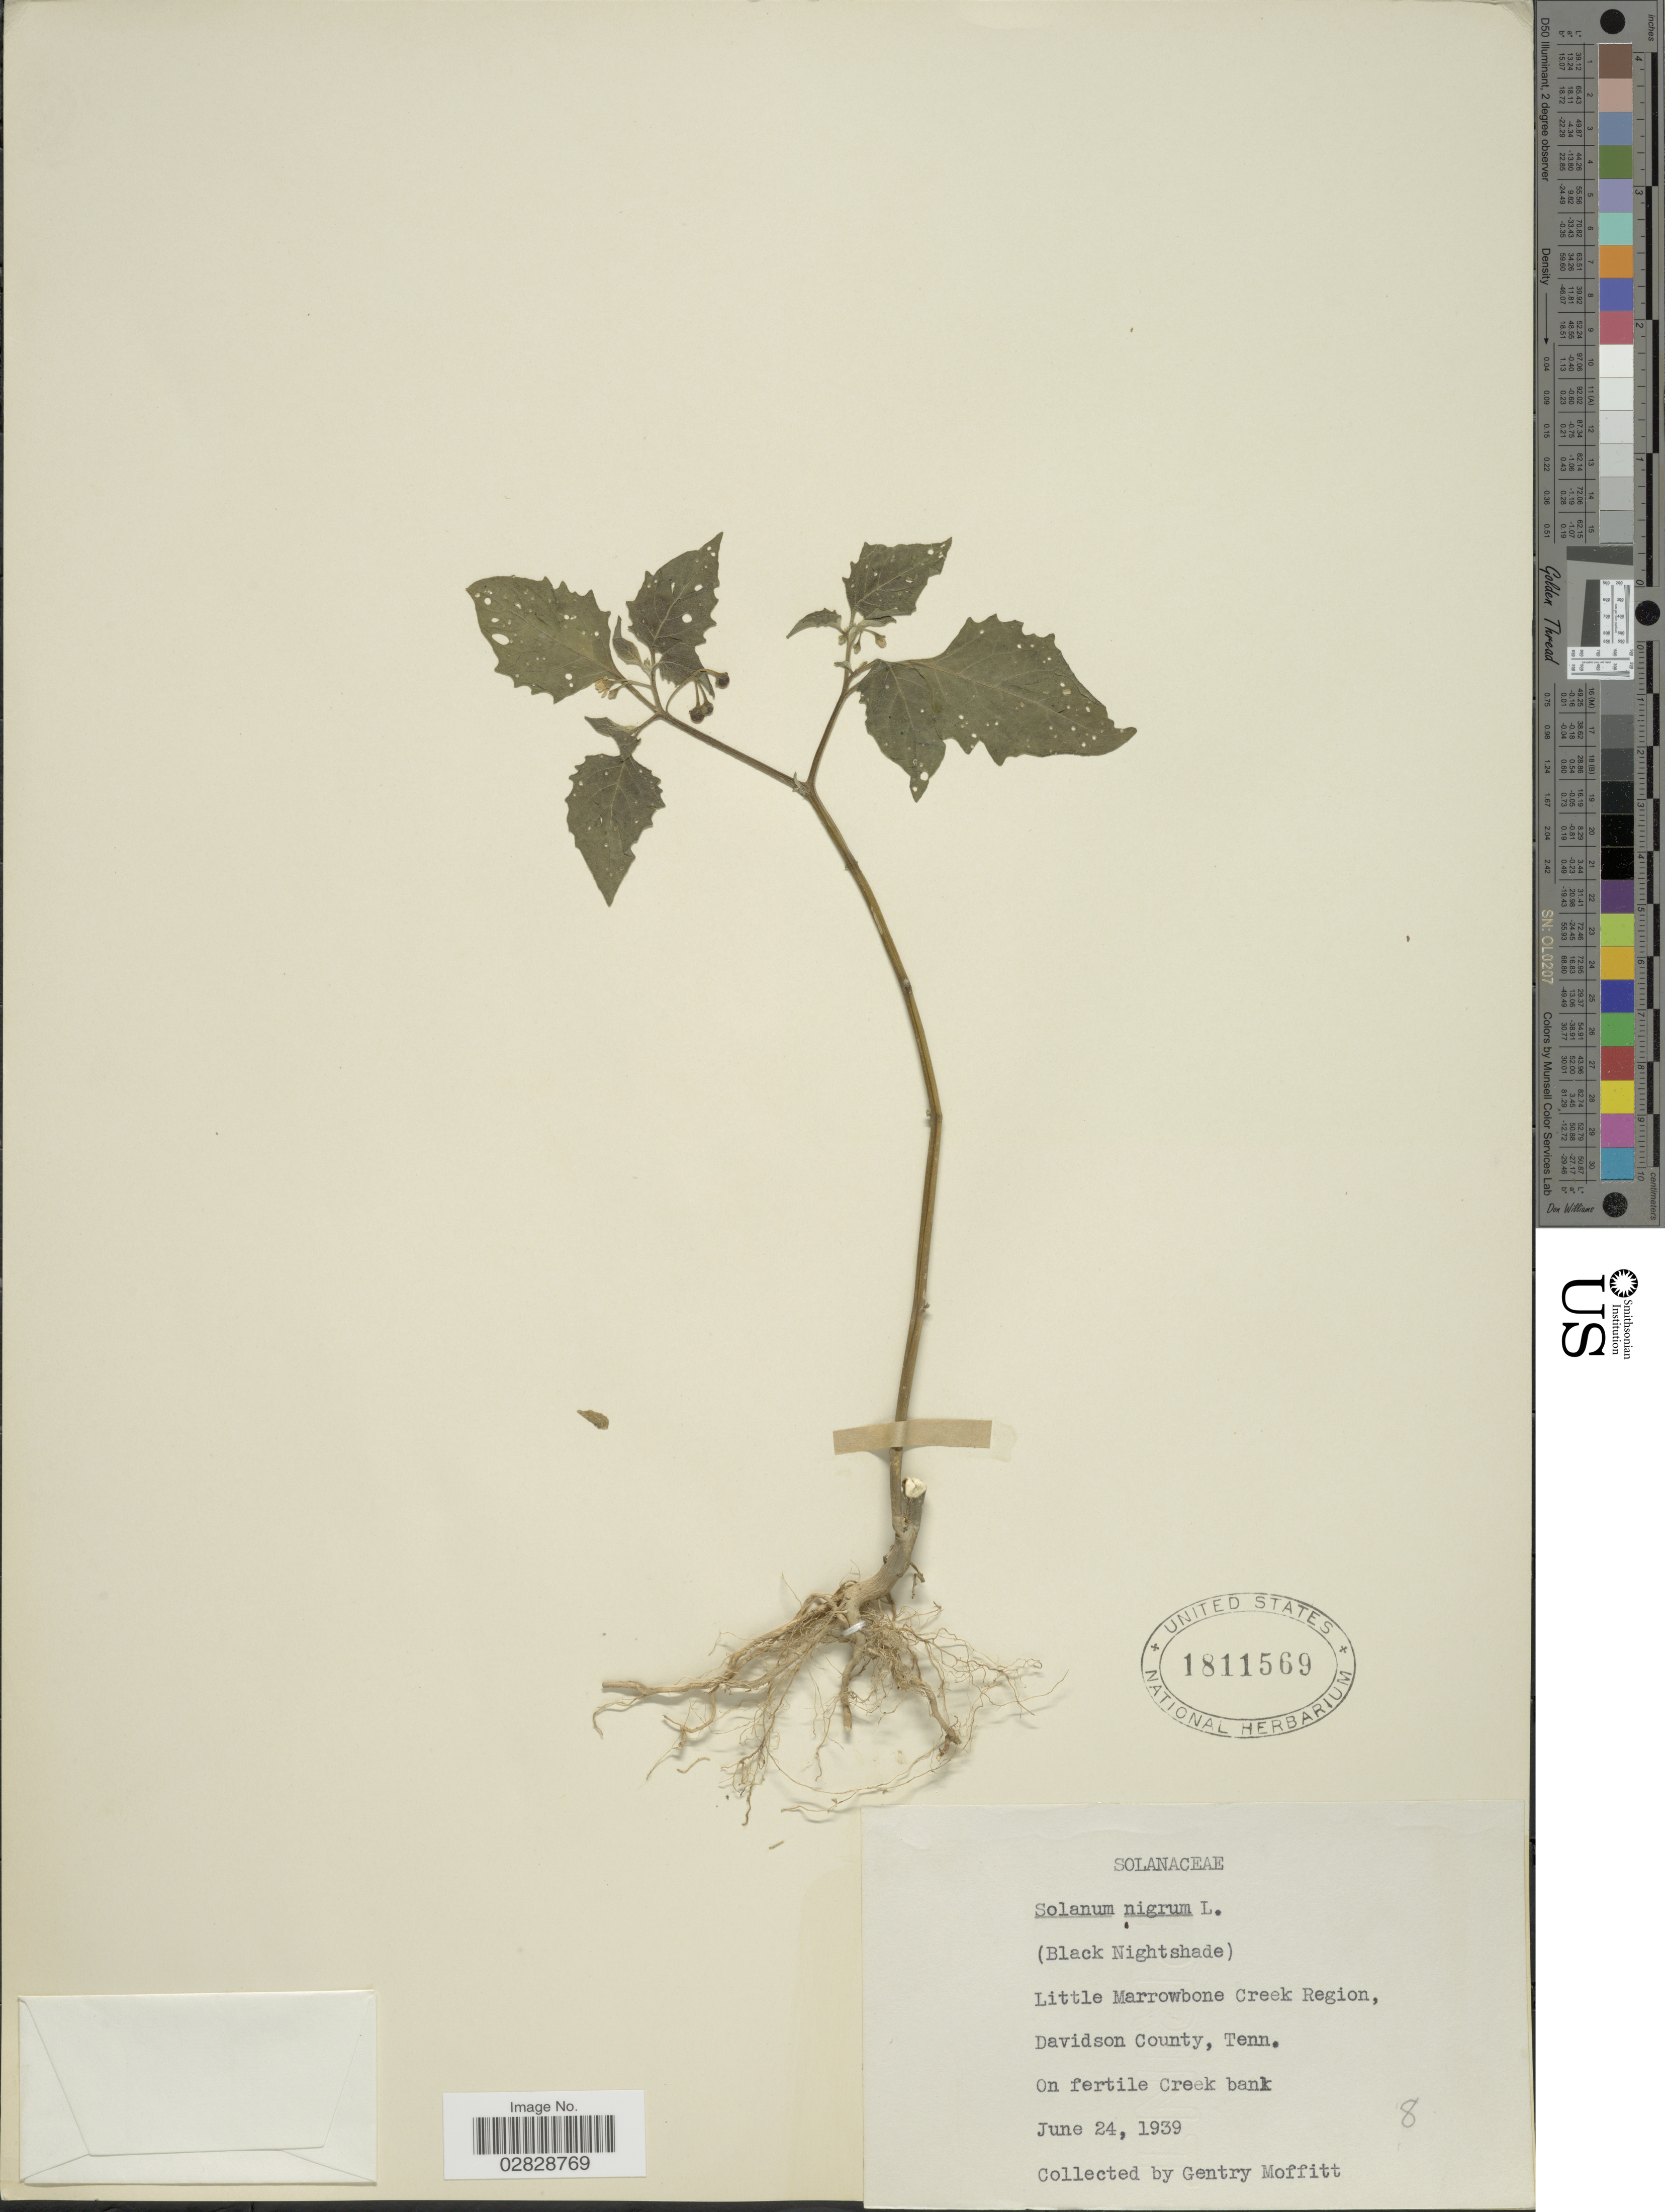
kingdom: Plantae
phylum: Tracheophyta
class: Magnoliopsida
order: Solanales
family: Solanaceae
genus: Solanum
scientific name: Solanum emulans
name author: Raf.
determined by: Knapp, S. D.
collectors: G. Moffitt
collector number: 8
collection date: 1939-06-24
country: United States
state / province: Tennessee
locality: Little Marrowbone Creek Region, Davidson County. On fertile Creek bank.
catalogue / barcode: US 1811569